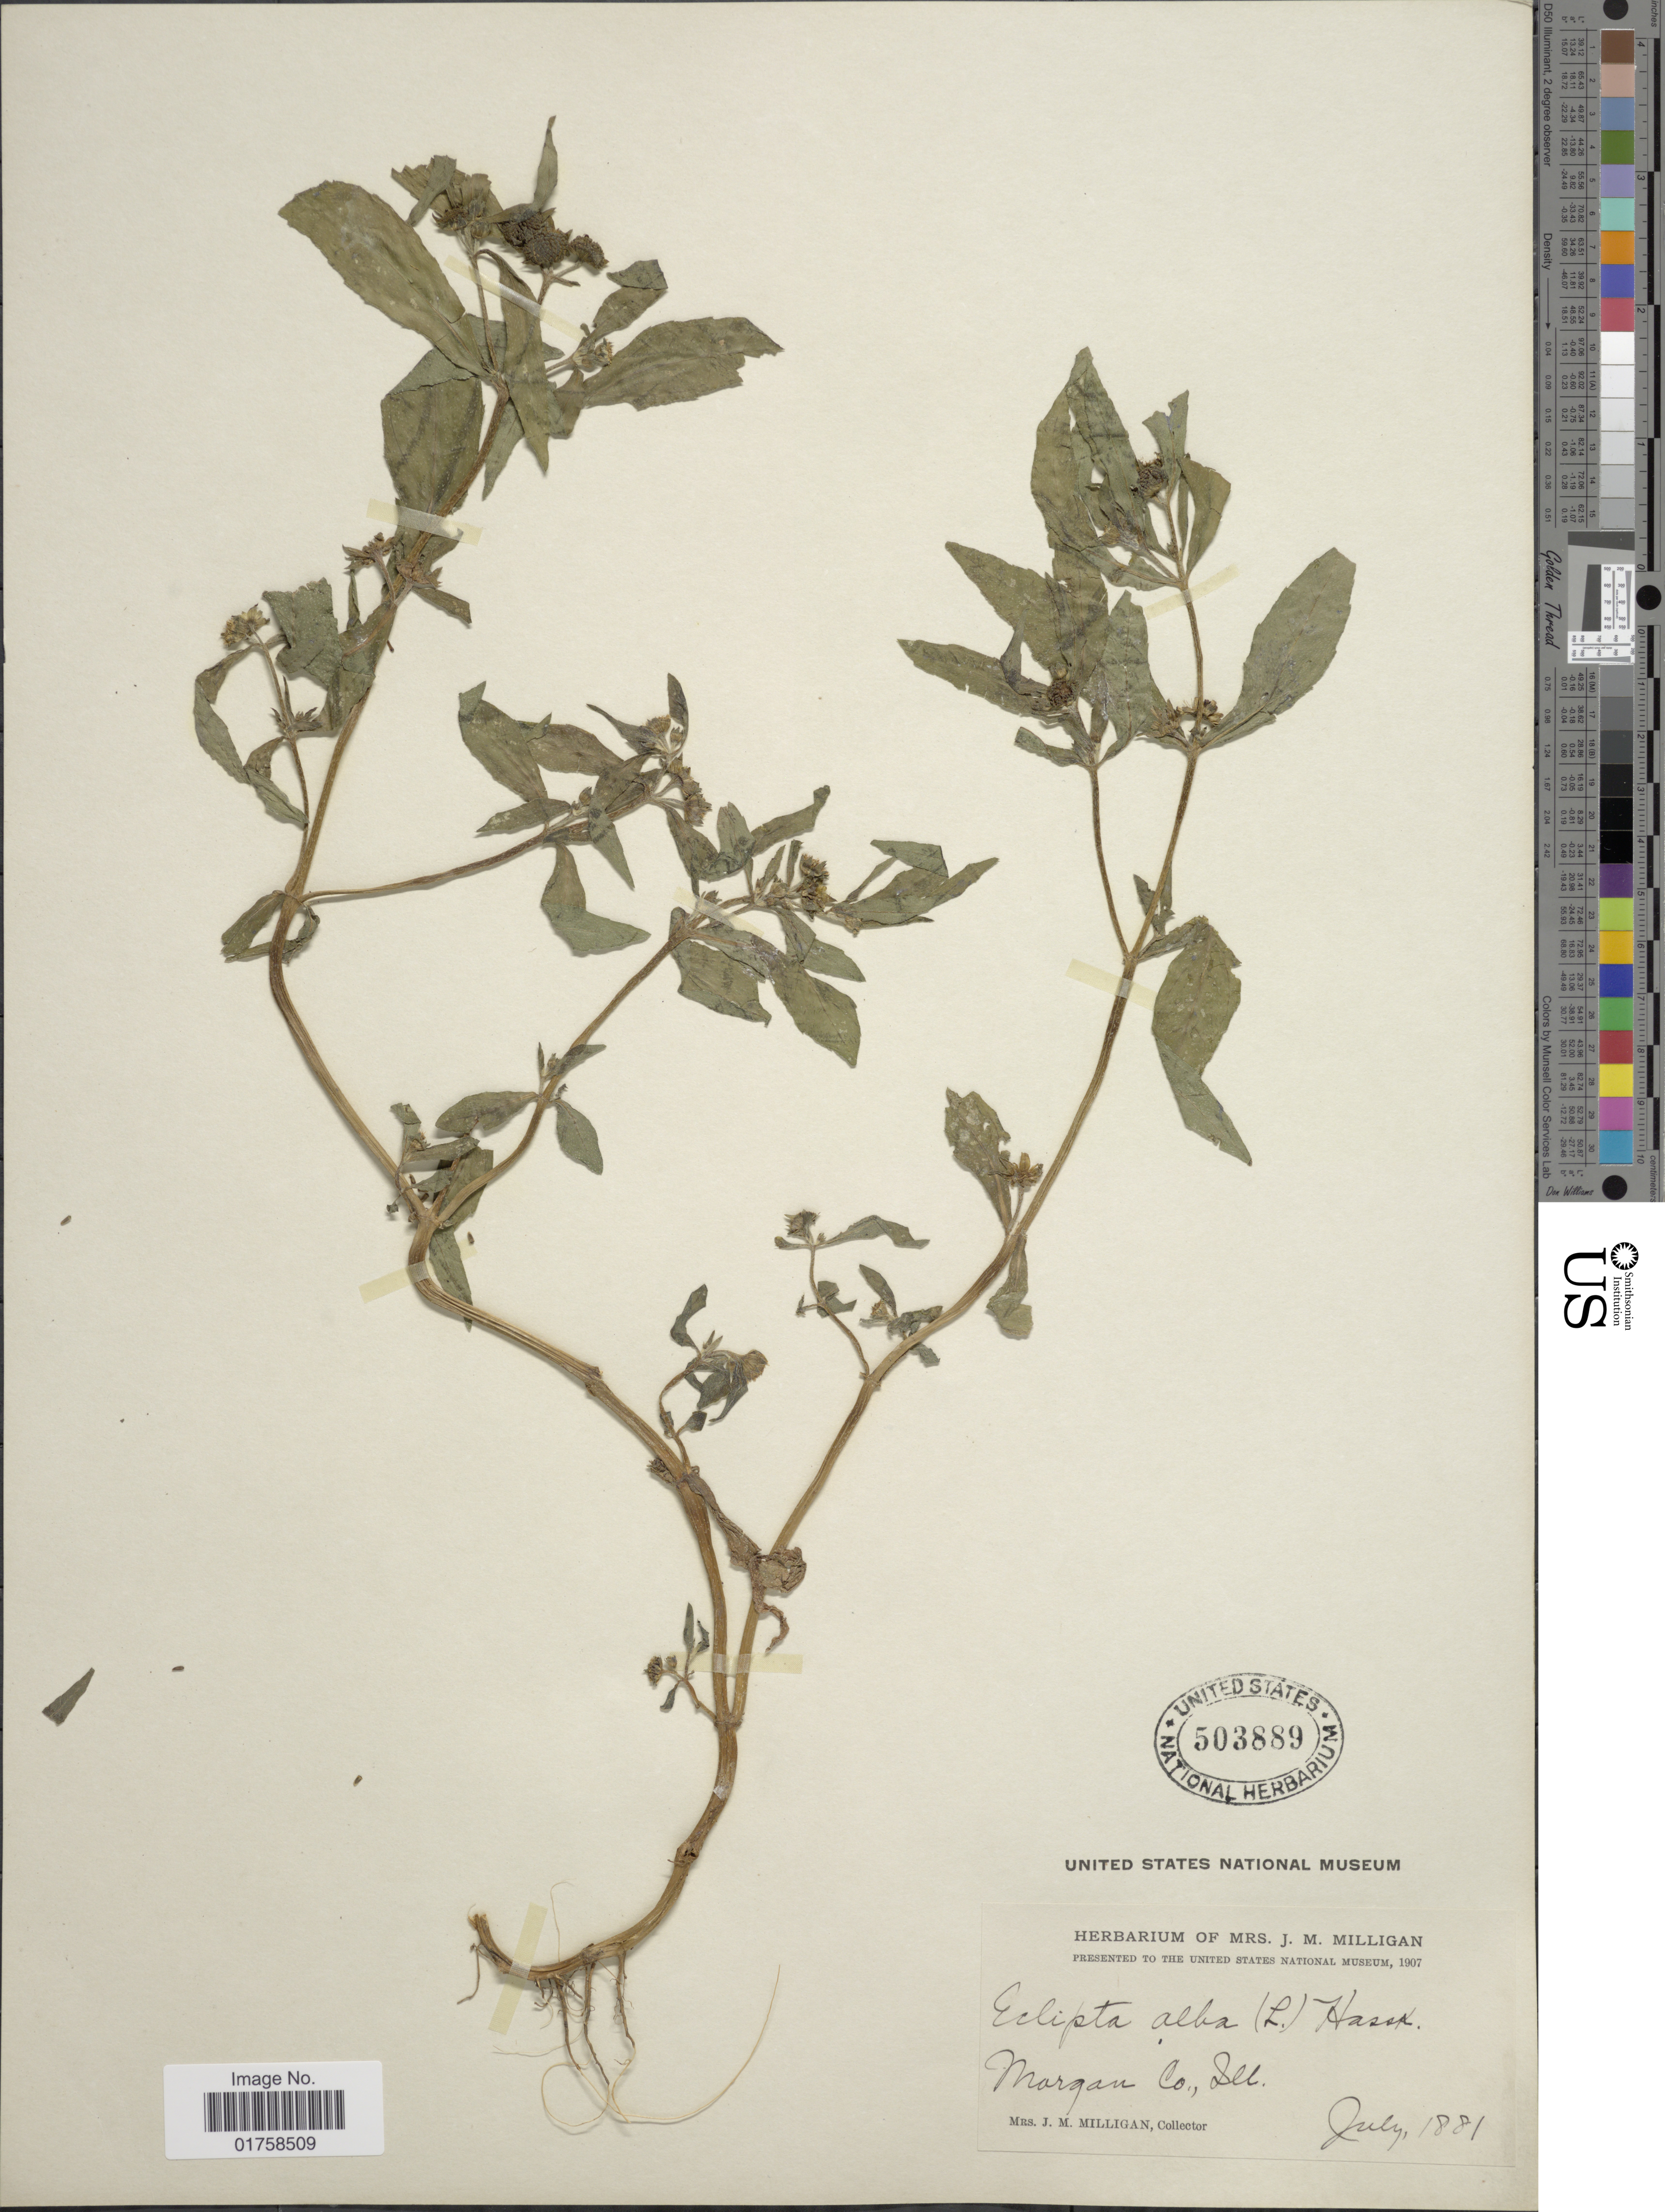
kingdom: Plantae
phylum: Tracheophyta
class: Magnoliopsida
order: Asterales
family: Asteraceae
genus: Eclipta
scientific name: Eclipta alba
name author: (L.) Hassk.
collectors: J. Milligan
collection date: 1881-07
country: United States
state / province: Illinois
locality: Morgan Co., Ill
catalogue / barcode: US 503889